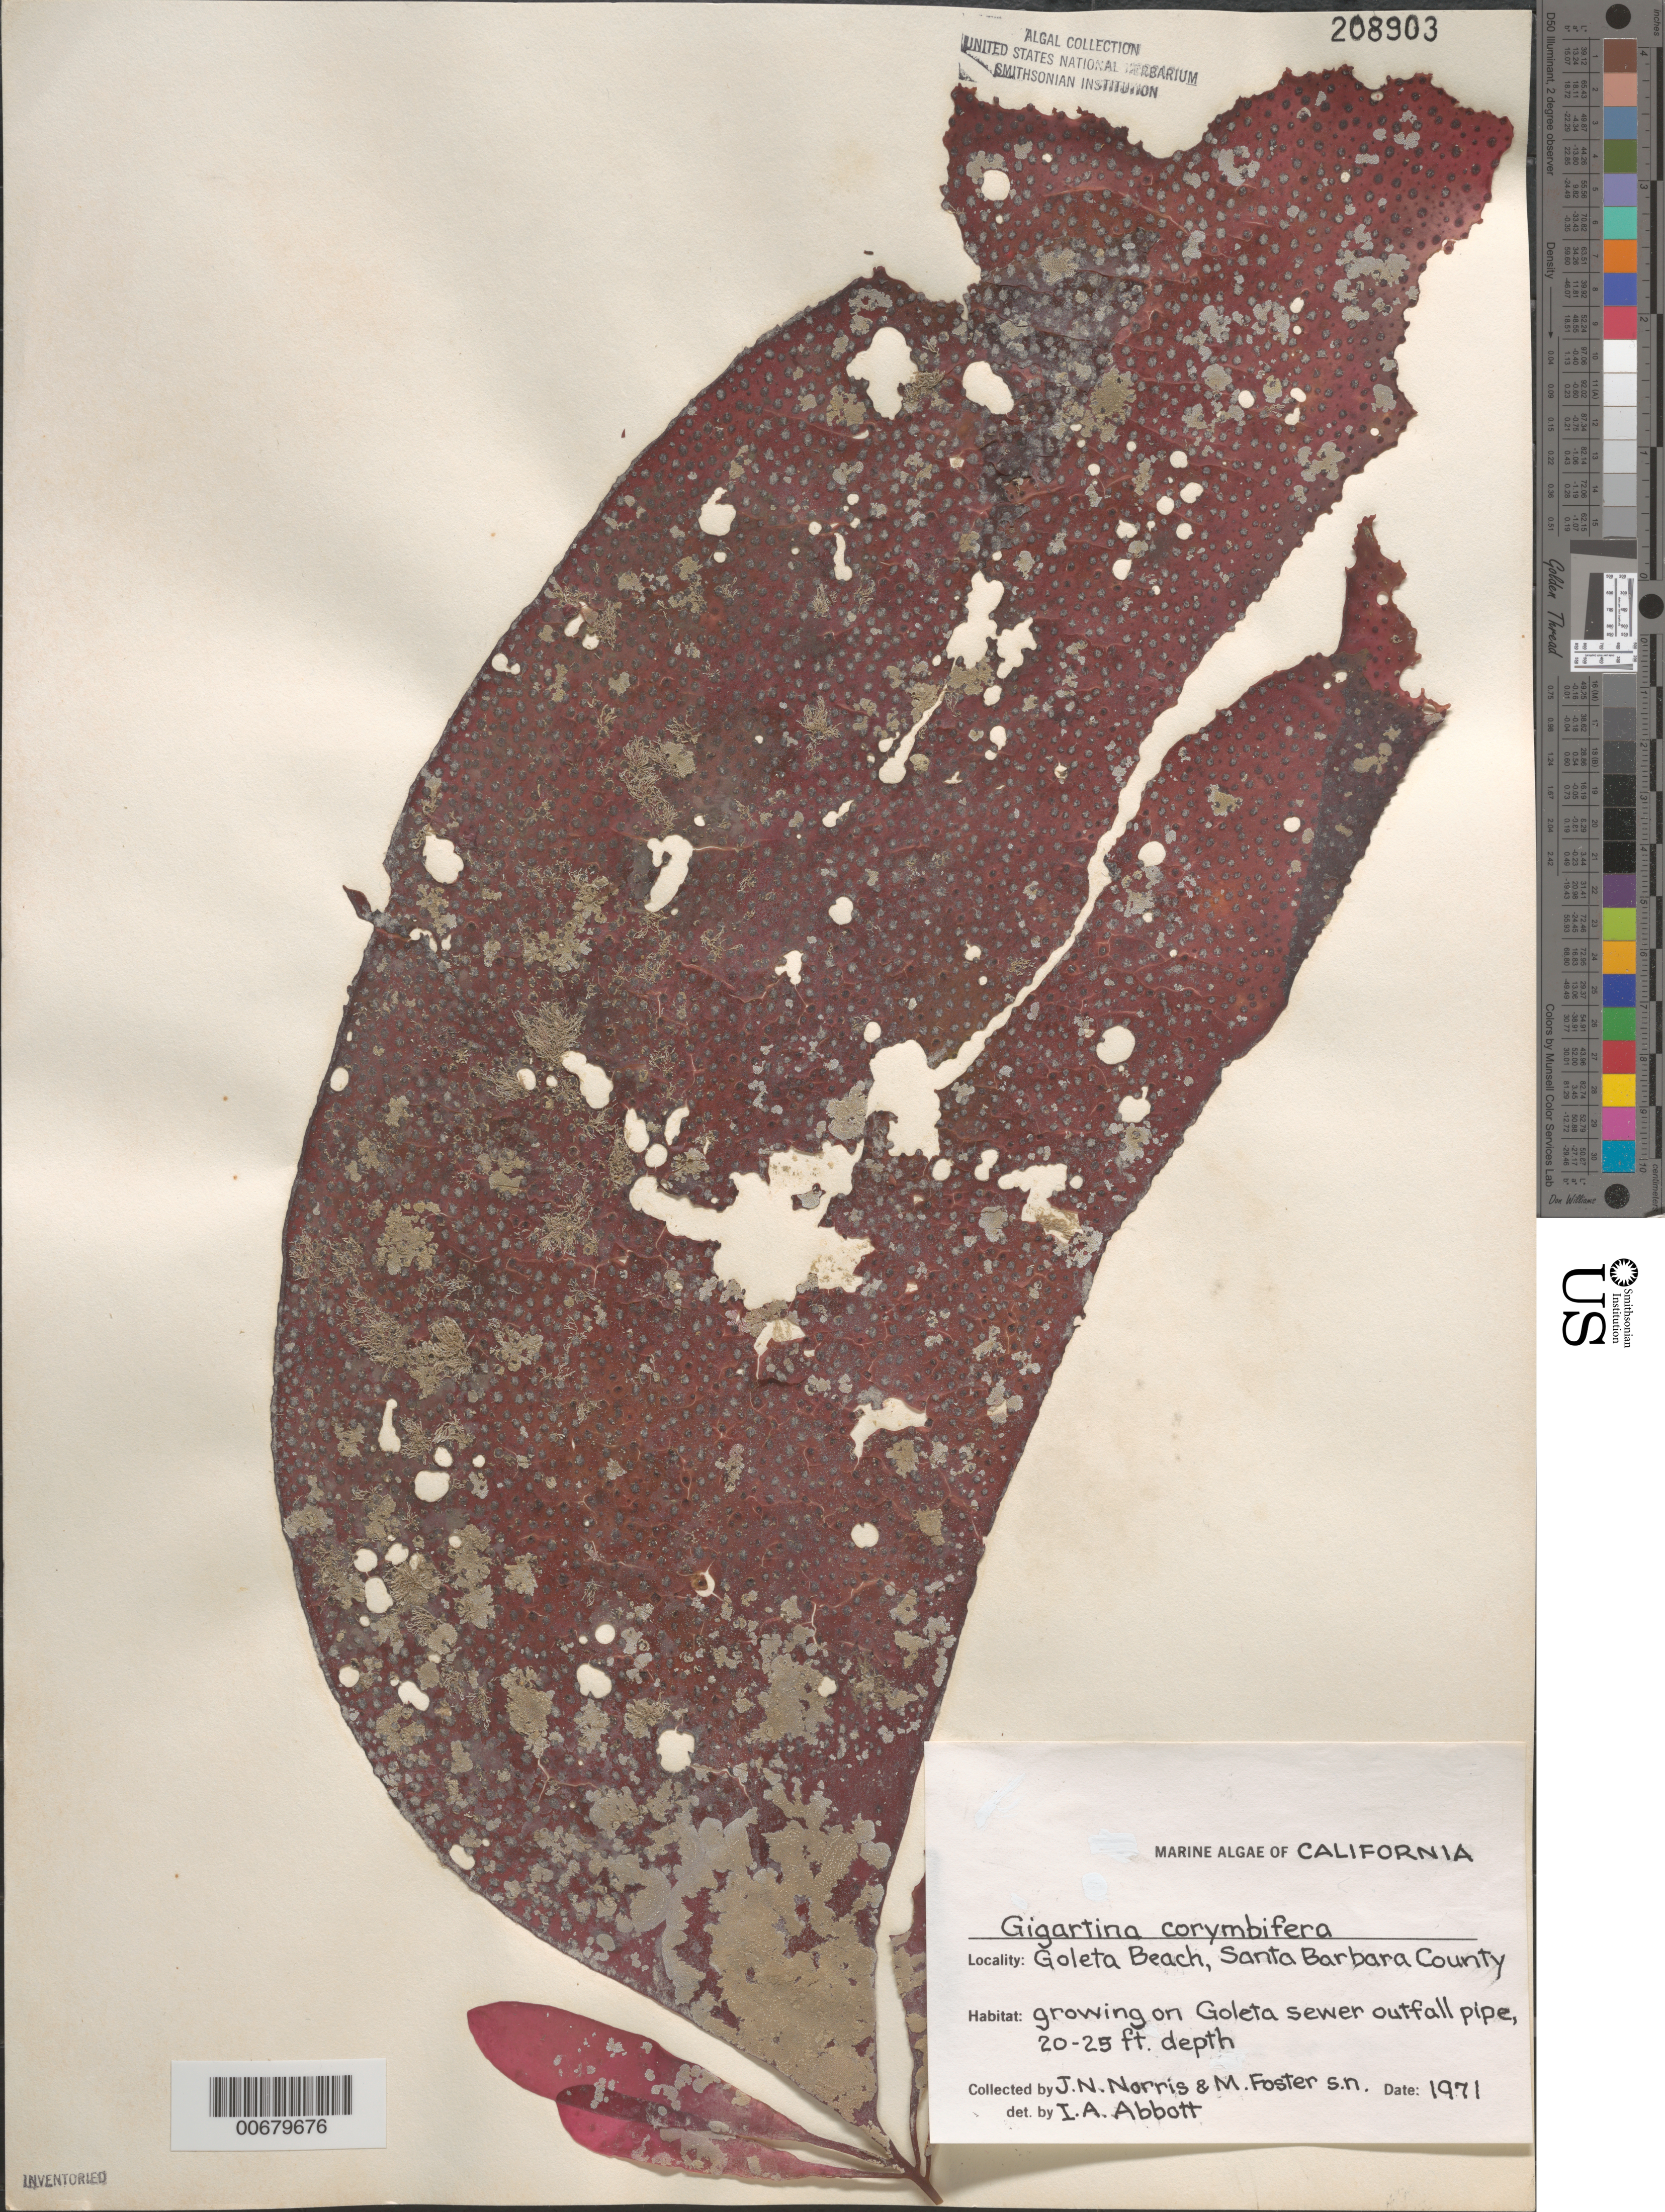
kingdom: Plantae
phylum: Rhodophyta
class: Florideophyceae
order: Gigartinales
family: Gigartinaceae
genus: Chondracanthus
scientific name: Chondracanthus corymbiferus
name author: (Kütz.) Guiry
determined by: Algae name updating Project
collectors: J. N. Norris & M. Foster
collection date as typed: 1971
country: United States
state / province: California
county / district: Santa Barbara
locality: Goleta Beach, Goleta Sewer outfall pipe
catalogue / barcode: US 208903